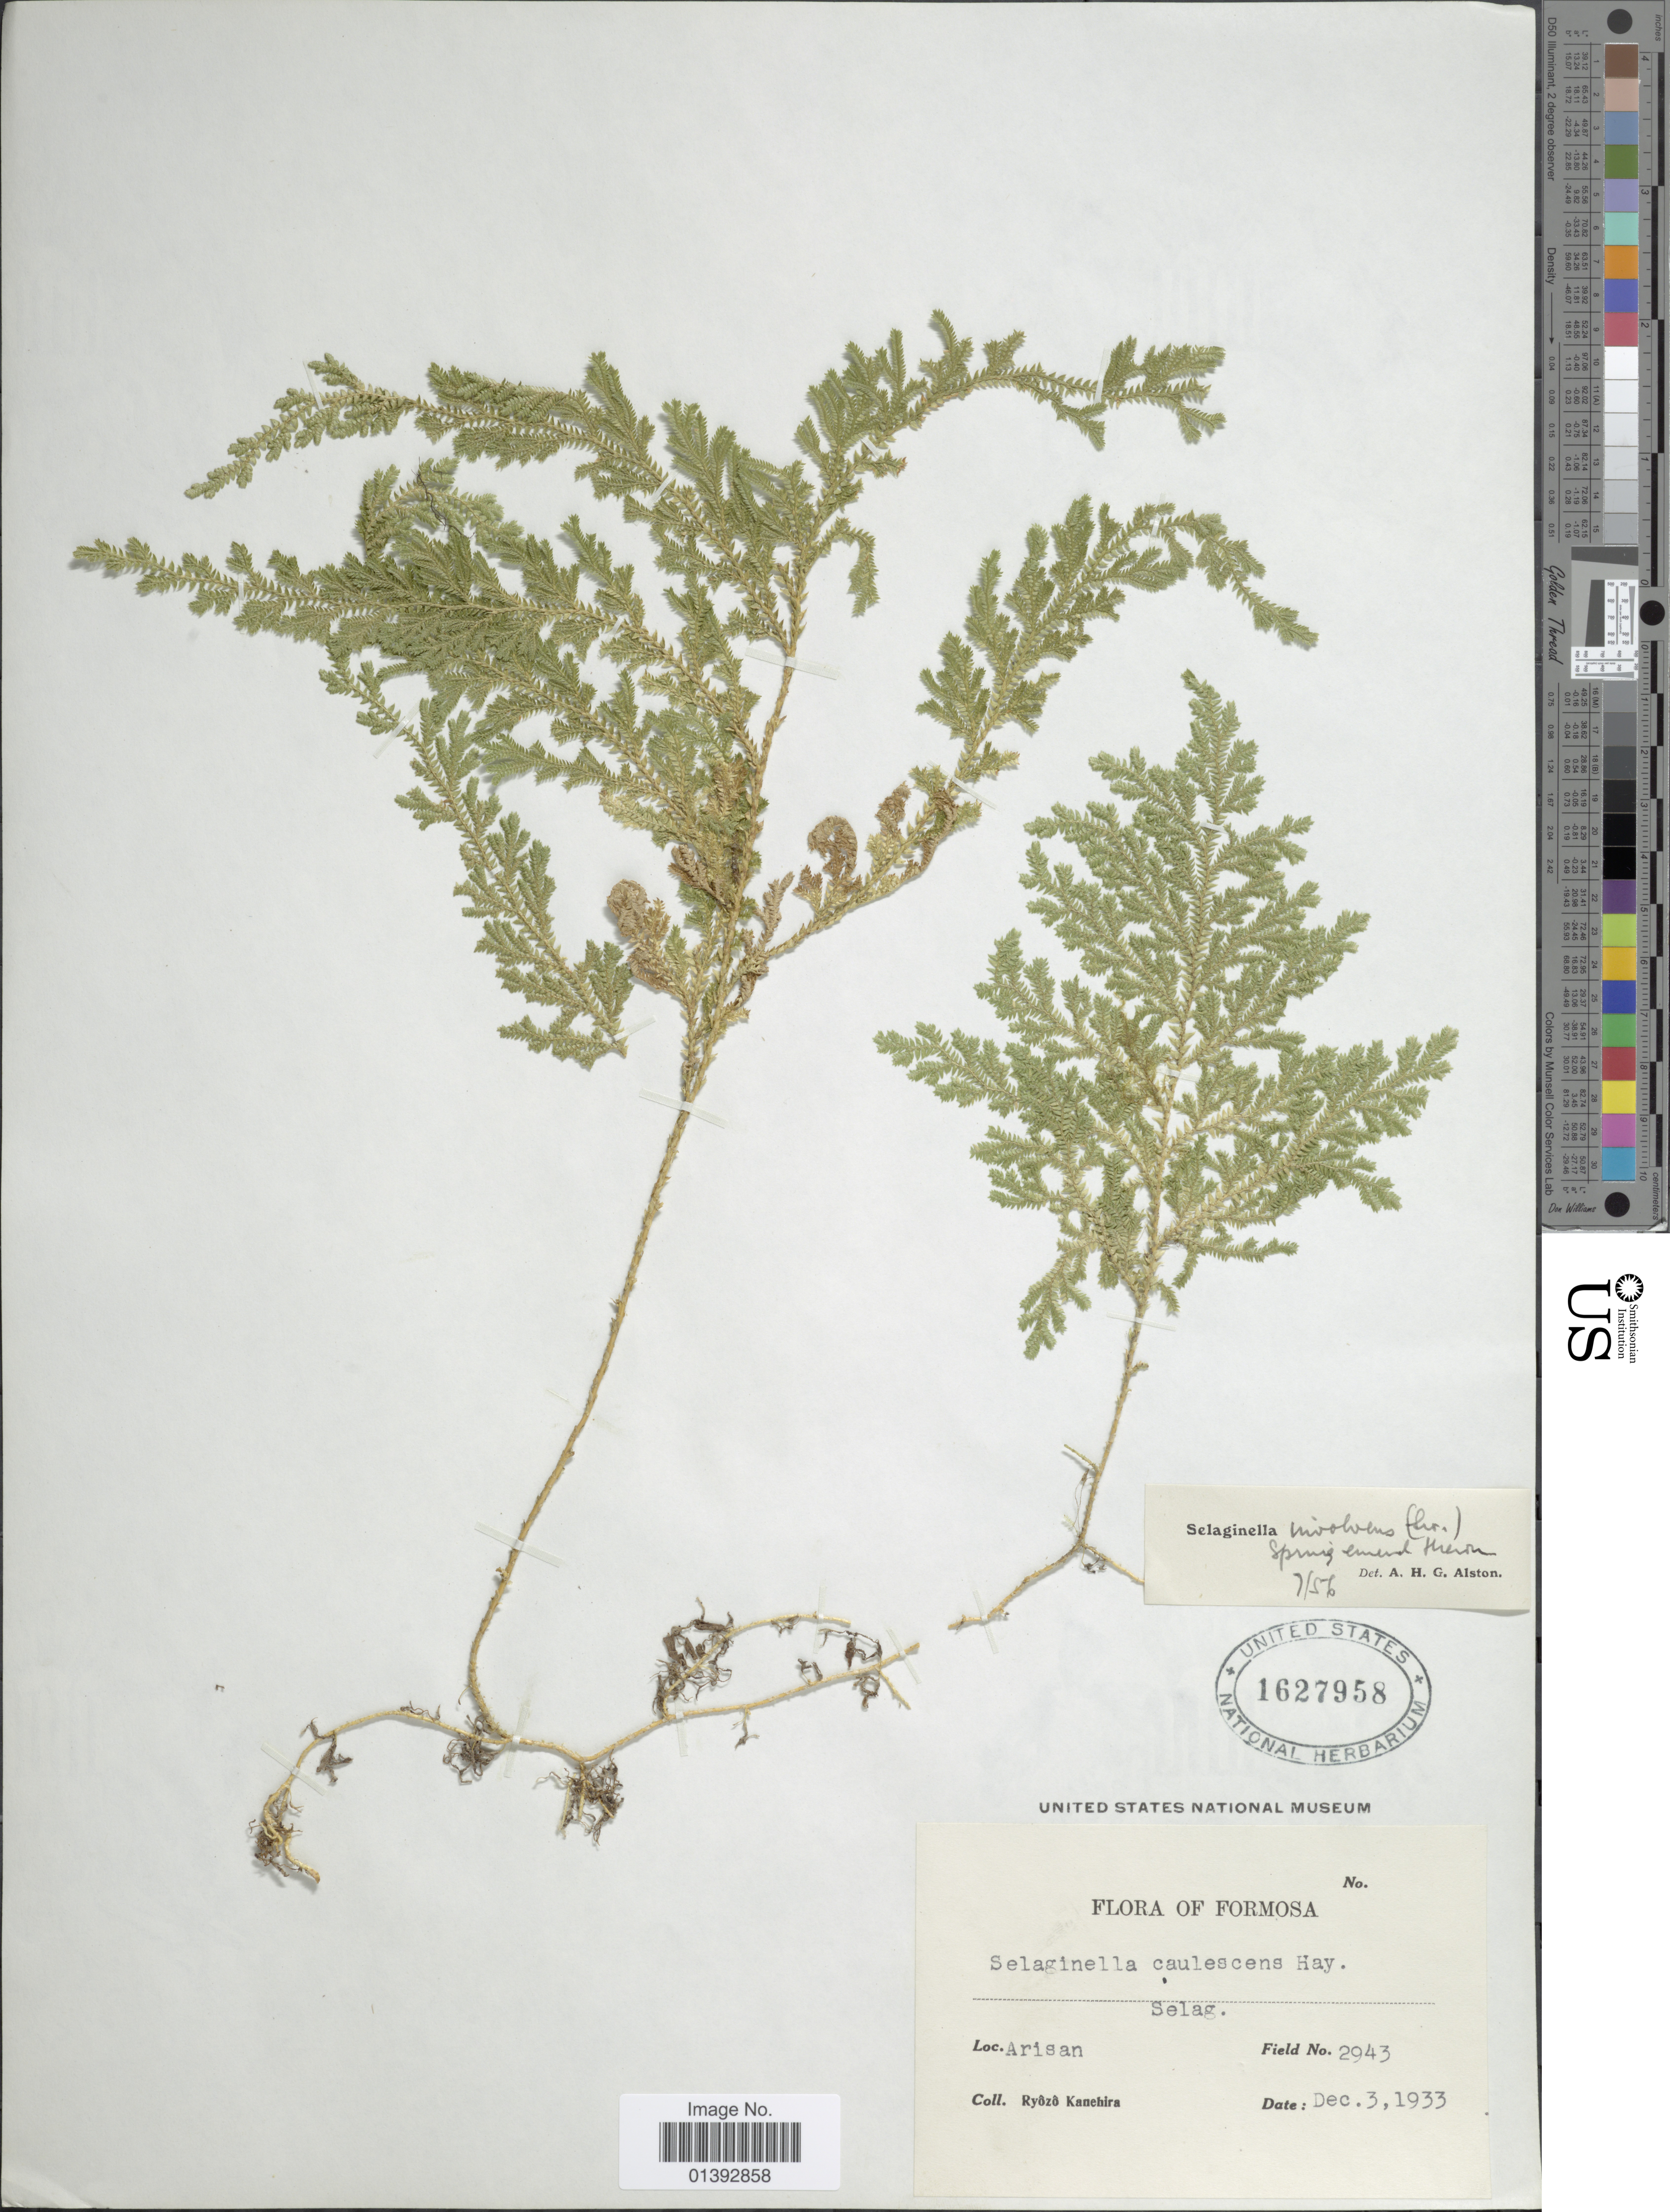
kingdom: Plantae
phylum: Tracheophyta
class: Lycopodiopsida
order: Selaginellales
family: Selaginellaceae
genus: Selaginella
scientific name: Selaginella involvens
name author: (Sw.) Spring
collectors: R. Kanehira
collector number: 2943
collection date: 1933-12-03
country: Taiwan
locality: Arisan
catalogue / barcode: US 1627958